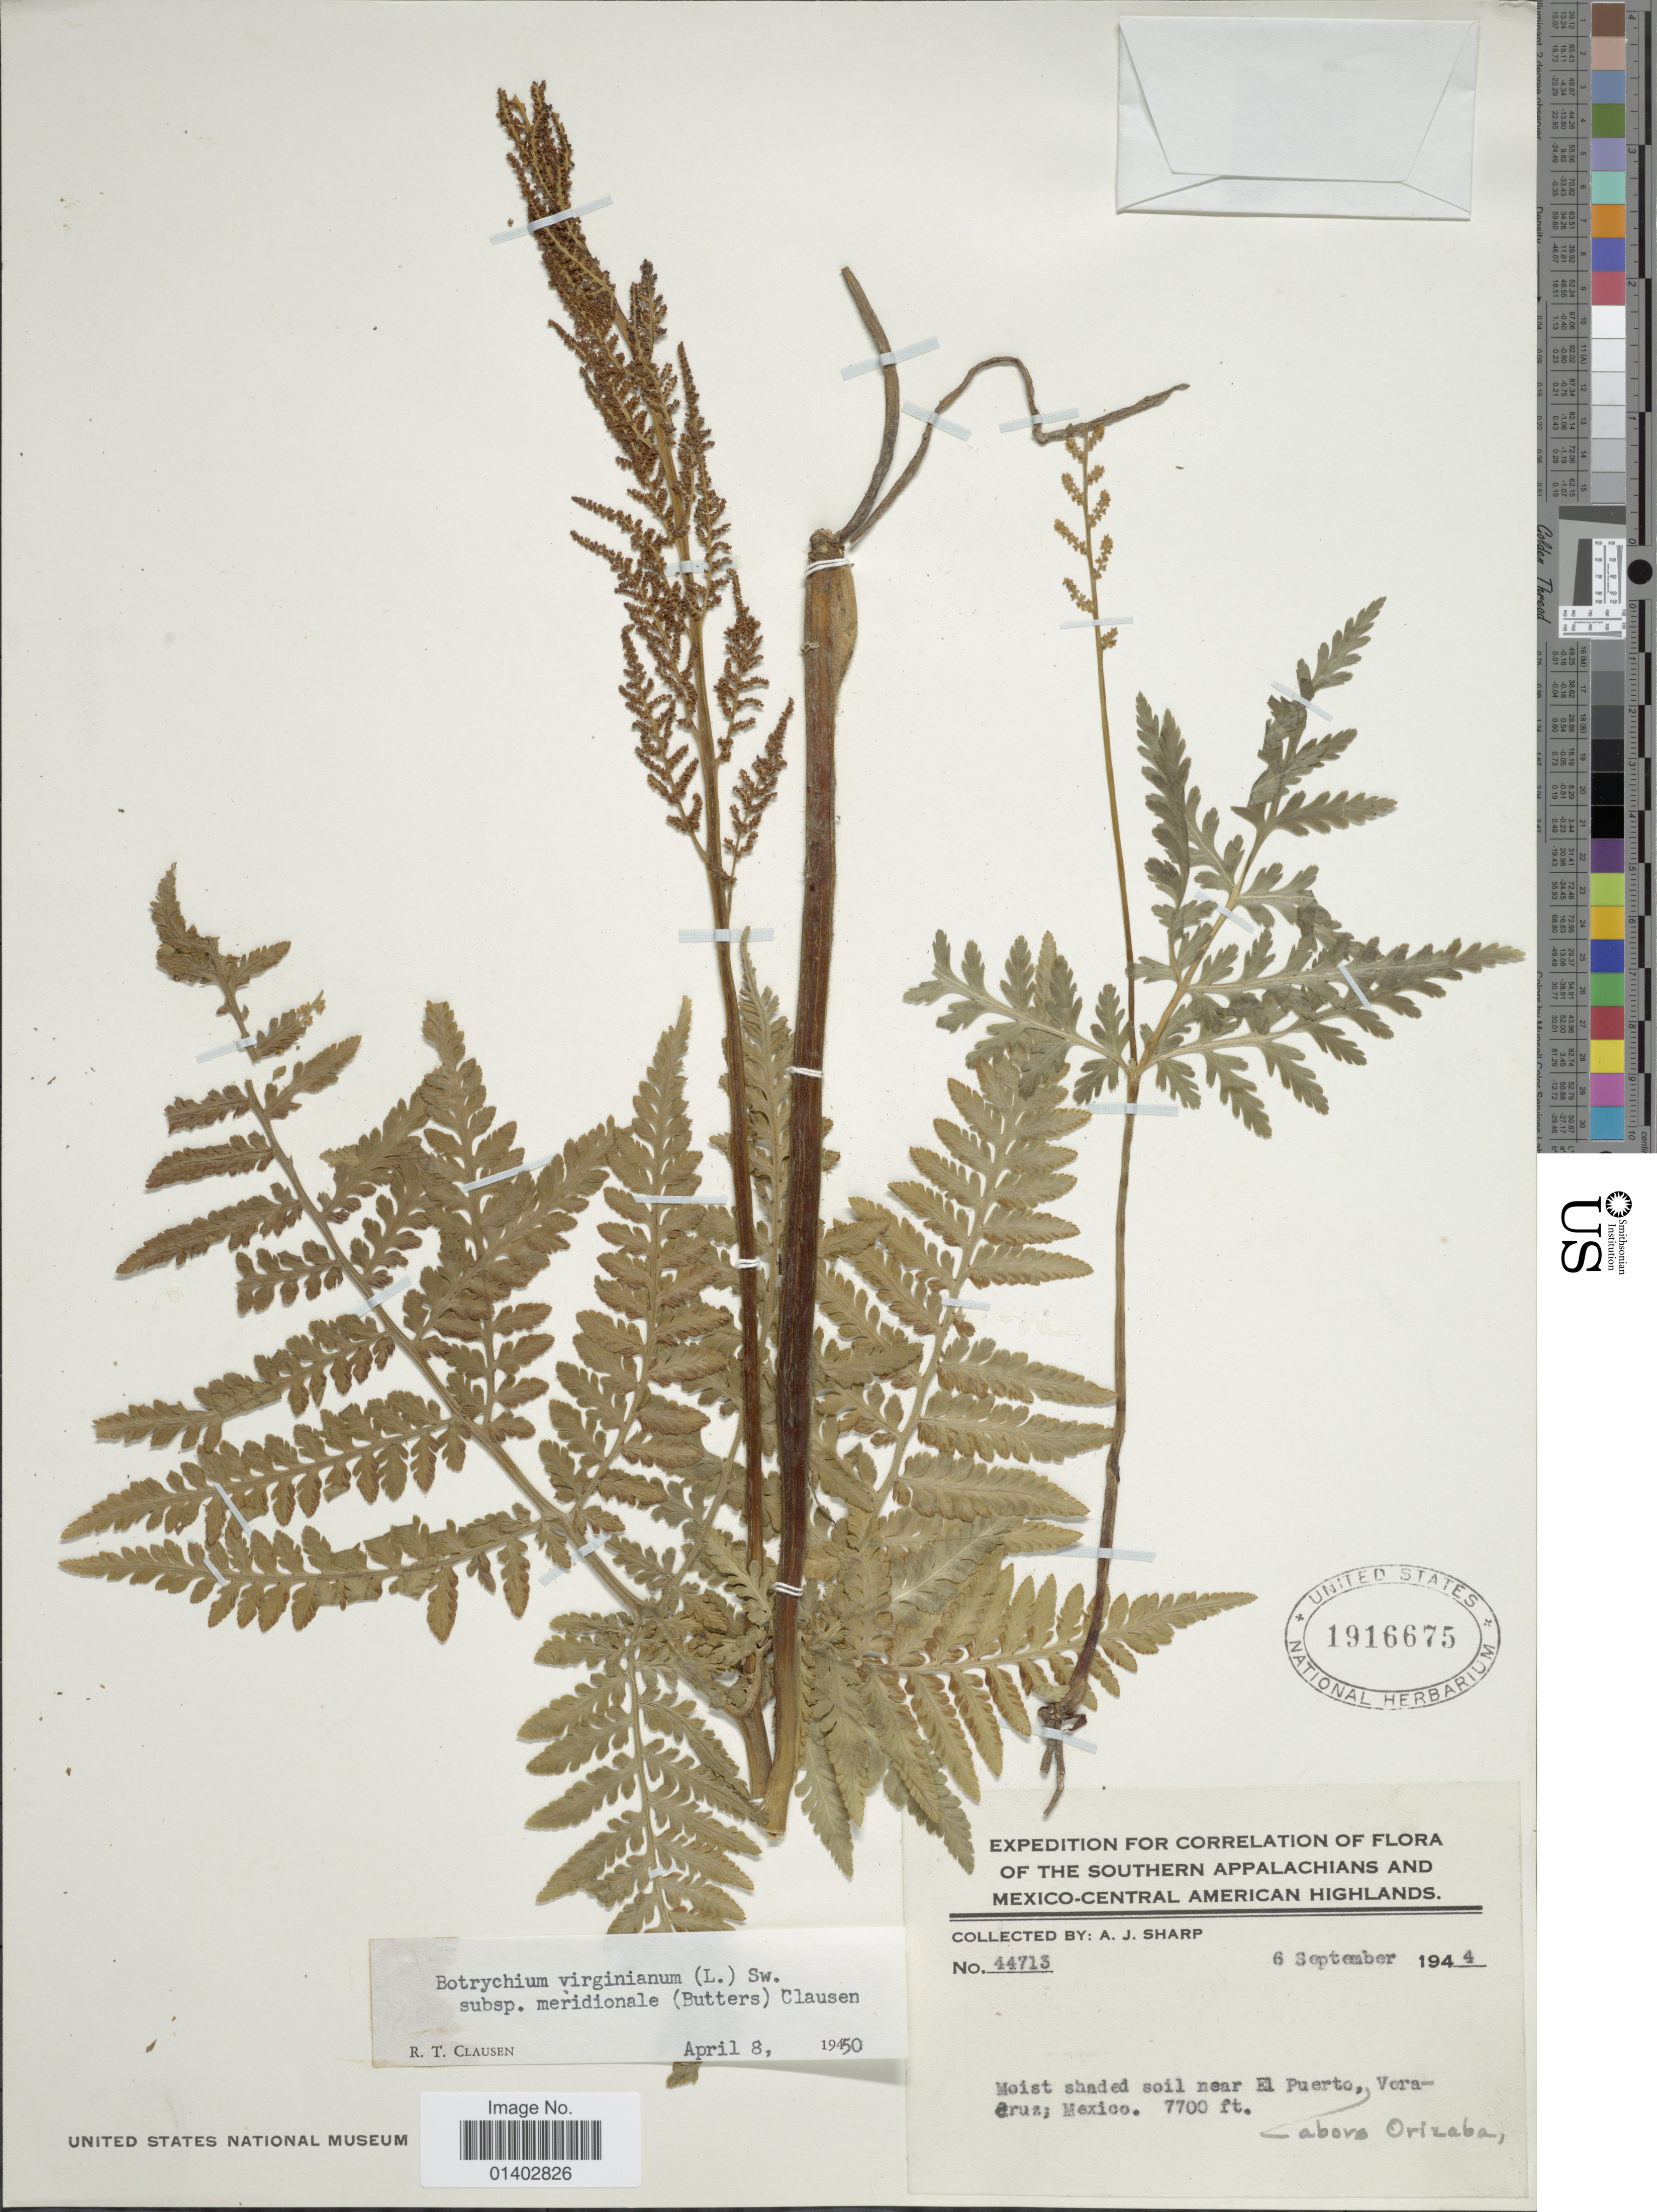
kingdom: Plantae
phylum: Tracheophyta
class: Polypodiopsida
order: Ophioglossales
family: Ophioglossaceae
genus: Botrychium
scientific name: Botrychium virginianum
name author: (L.) Sw.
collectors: A. J. Sharp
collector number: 44713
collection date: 1944-09-06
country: Mexico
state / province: Veracruz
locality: Moist shade soil near El Puerto, above Orizaba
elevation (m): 2347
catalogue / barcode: US 1916675